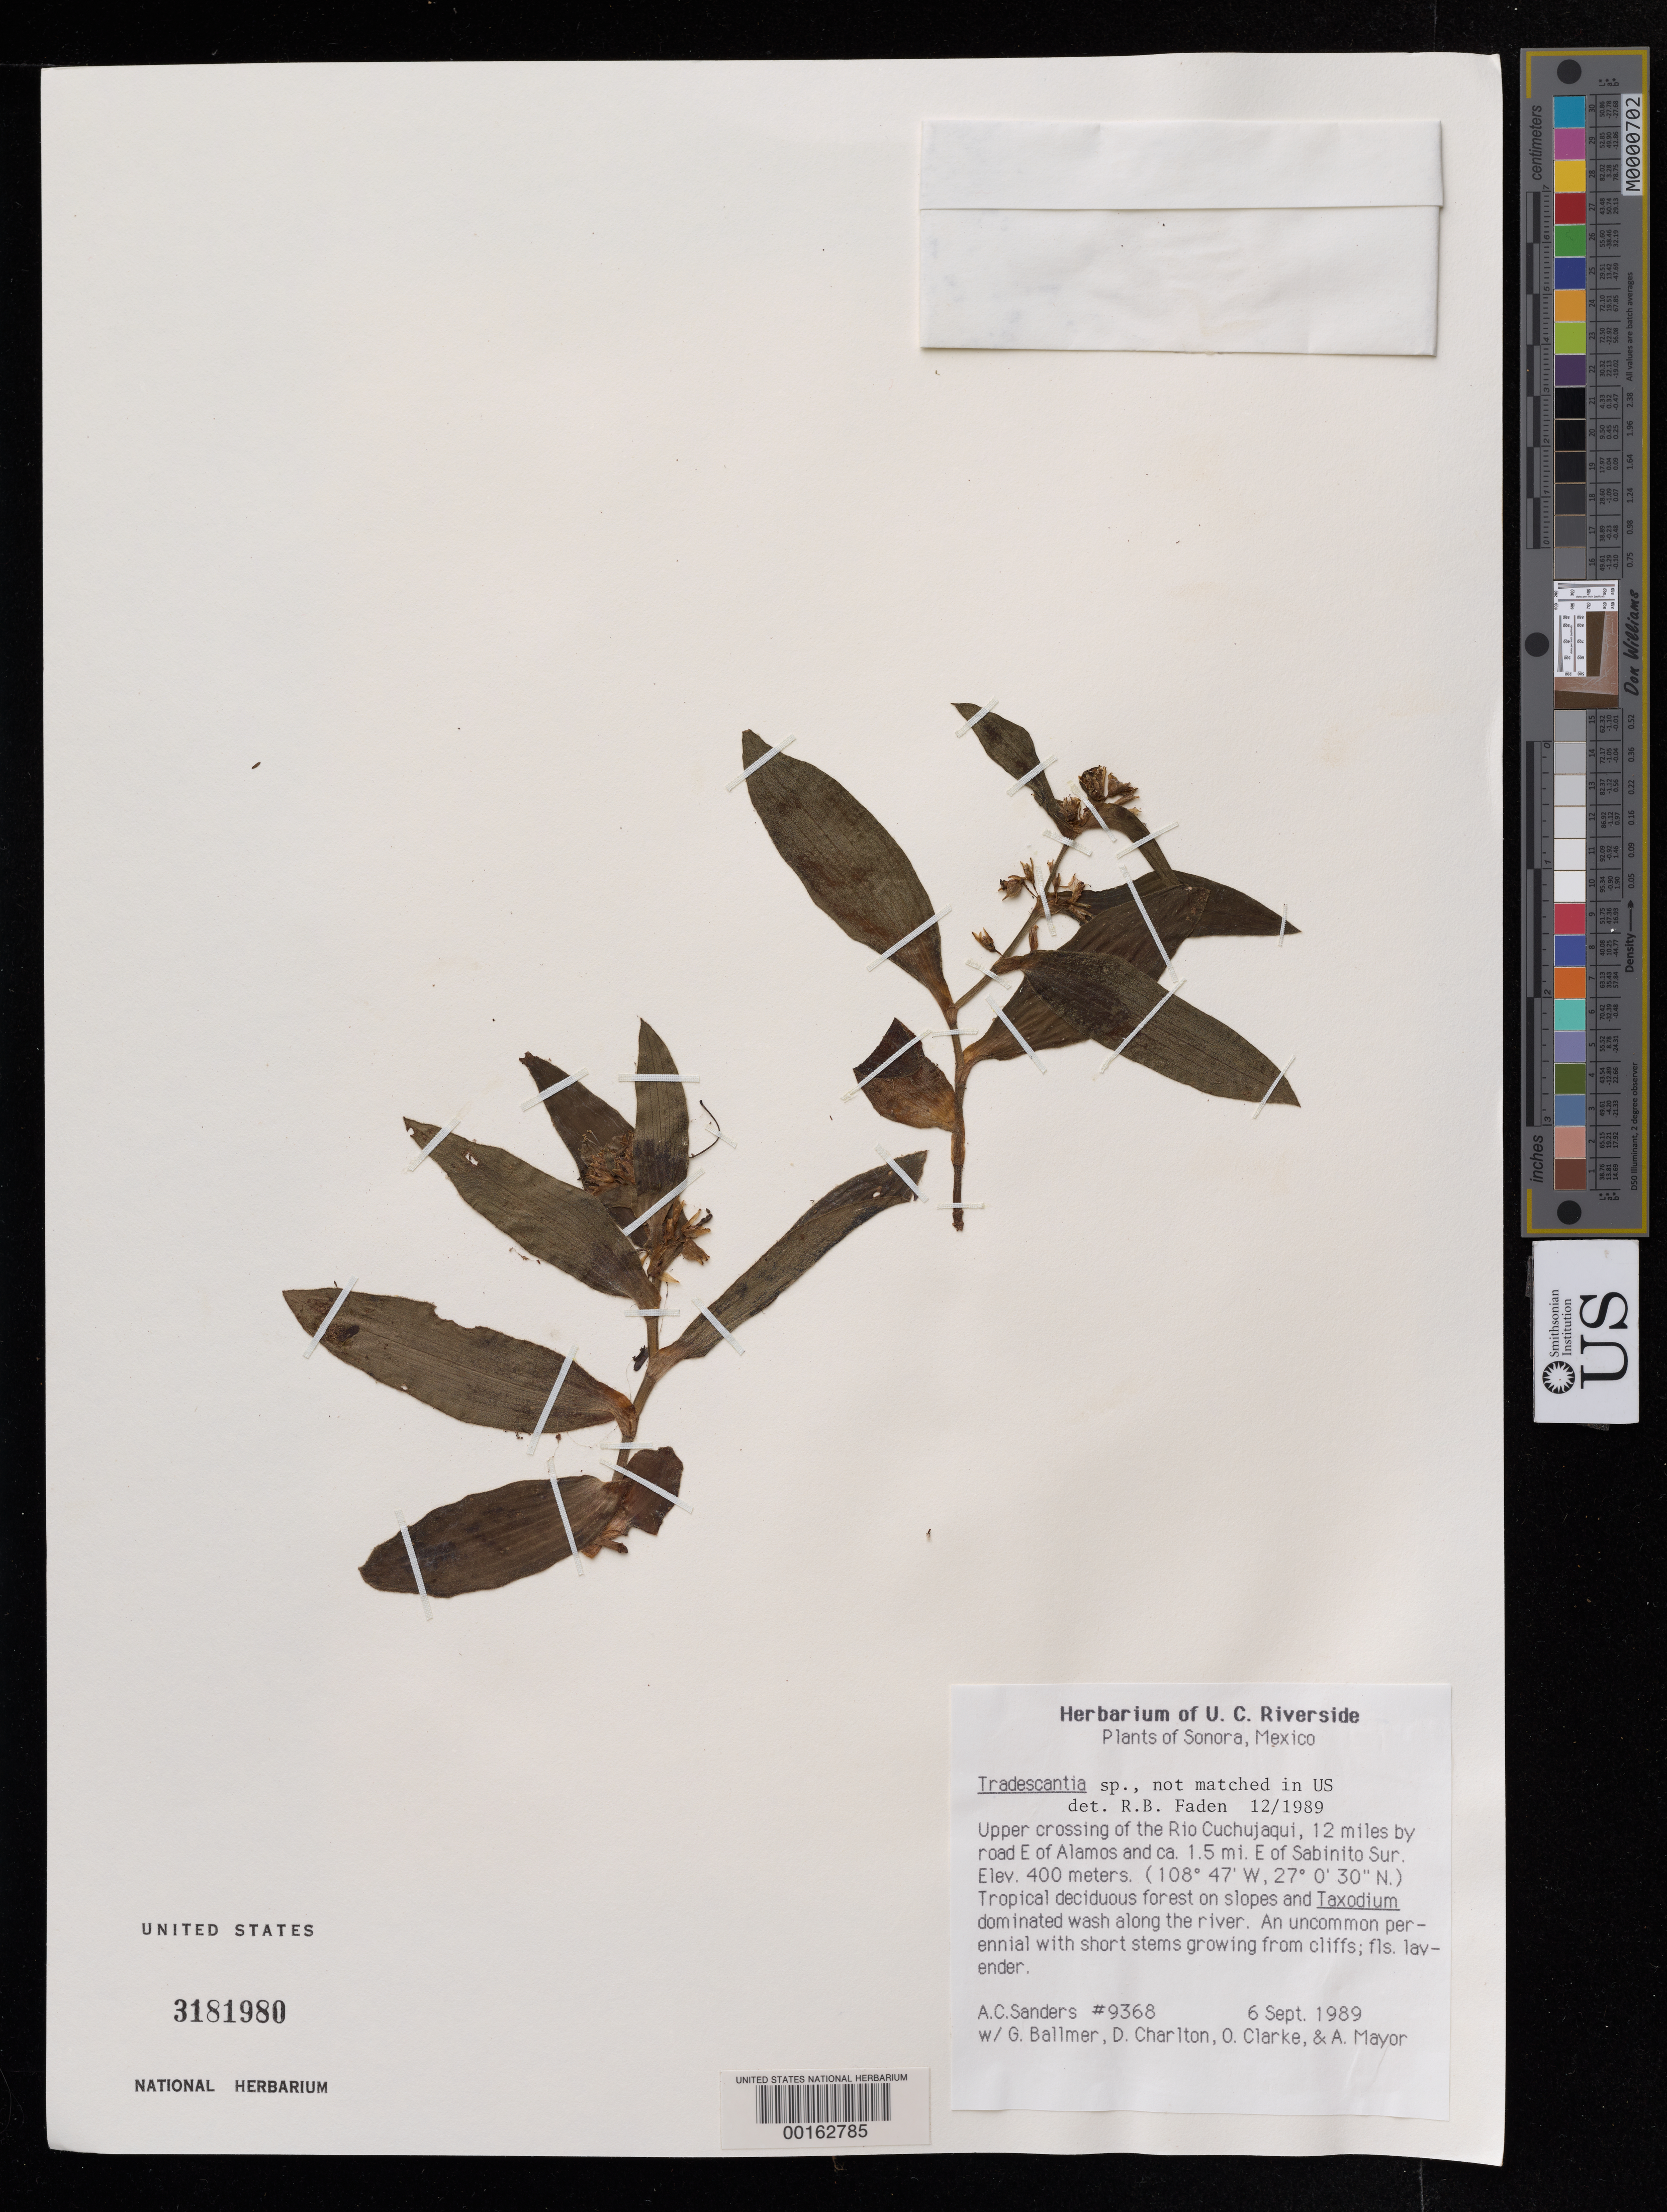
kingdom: Plantae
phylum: Tracheophyta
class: Liliopsida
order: Commelinales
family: Commelinaceae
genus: Tradescantia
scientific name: Tradescantia sp.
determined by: Faden, Robert B., (US), Smithsonian Institution - National Museum of Natural History (UNITED STATES)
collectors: A. Sanders, G. Ballmer, D. Charlton, O. Clarke & A. Mayor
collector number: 9368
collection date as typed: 06 Sep 1989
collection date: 1989-09-06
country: Mexico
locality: Rio cuchujaqui, 12 mi E of Alamos, 1.5 mi E of sabinito sur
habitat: Tropical diciduous forest on slopes along river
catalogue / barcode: US 3181980